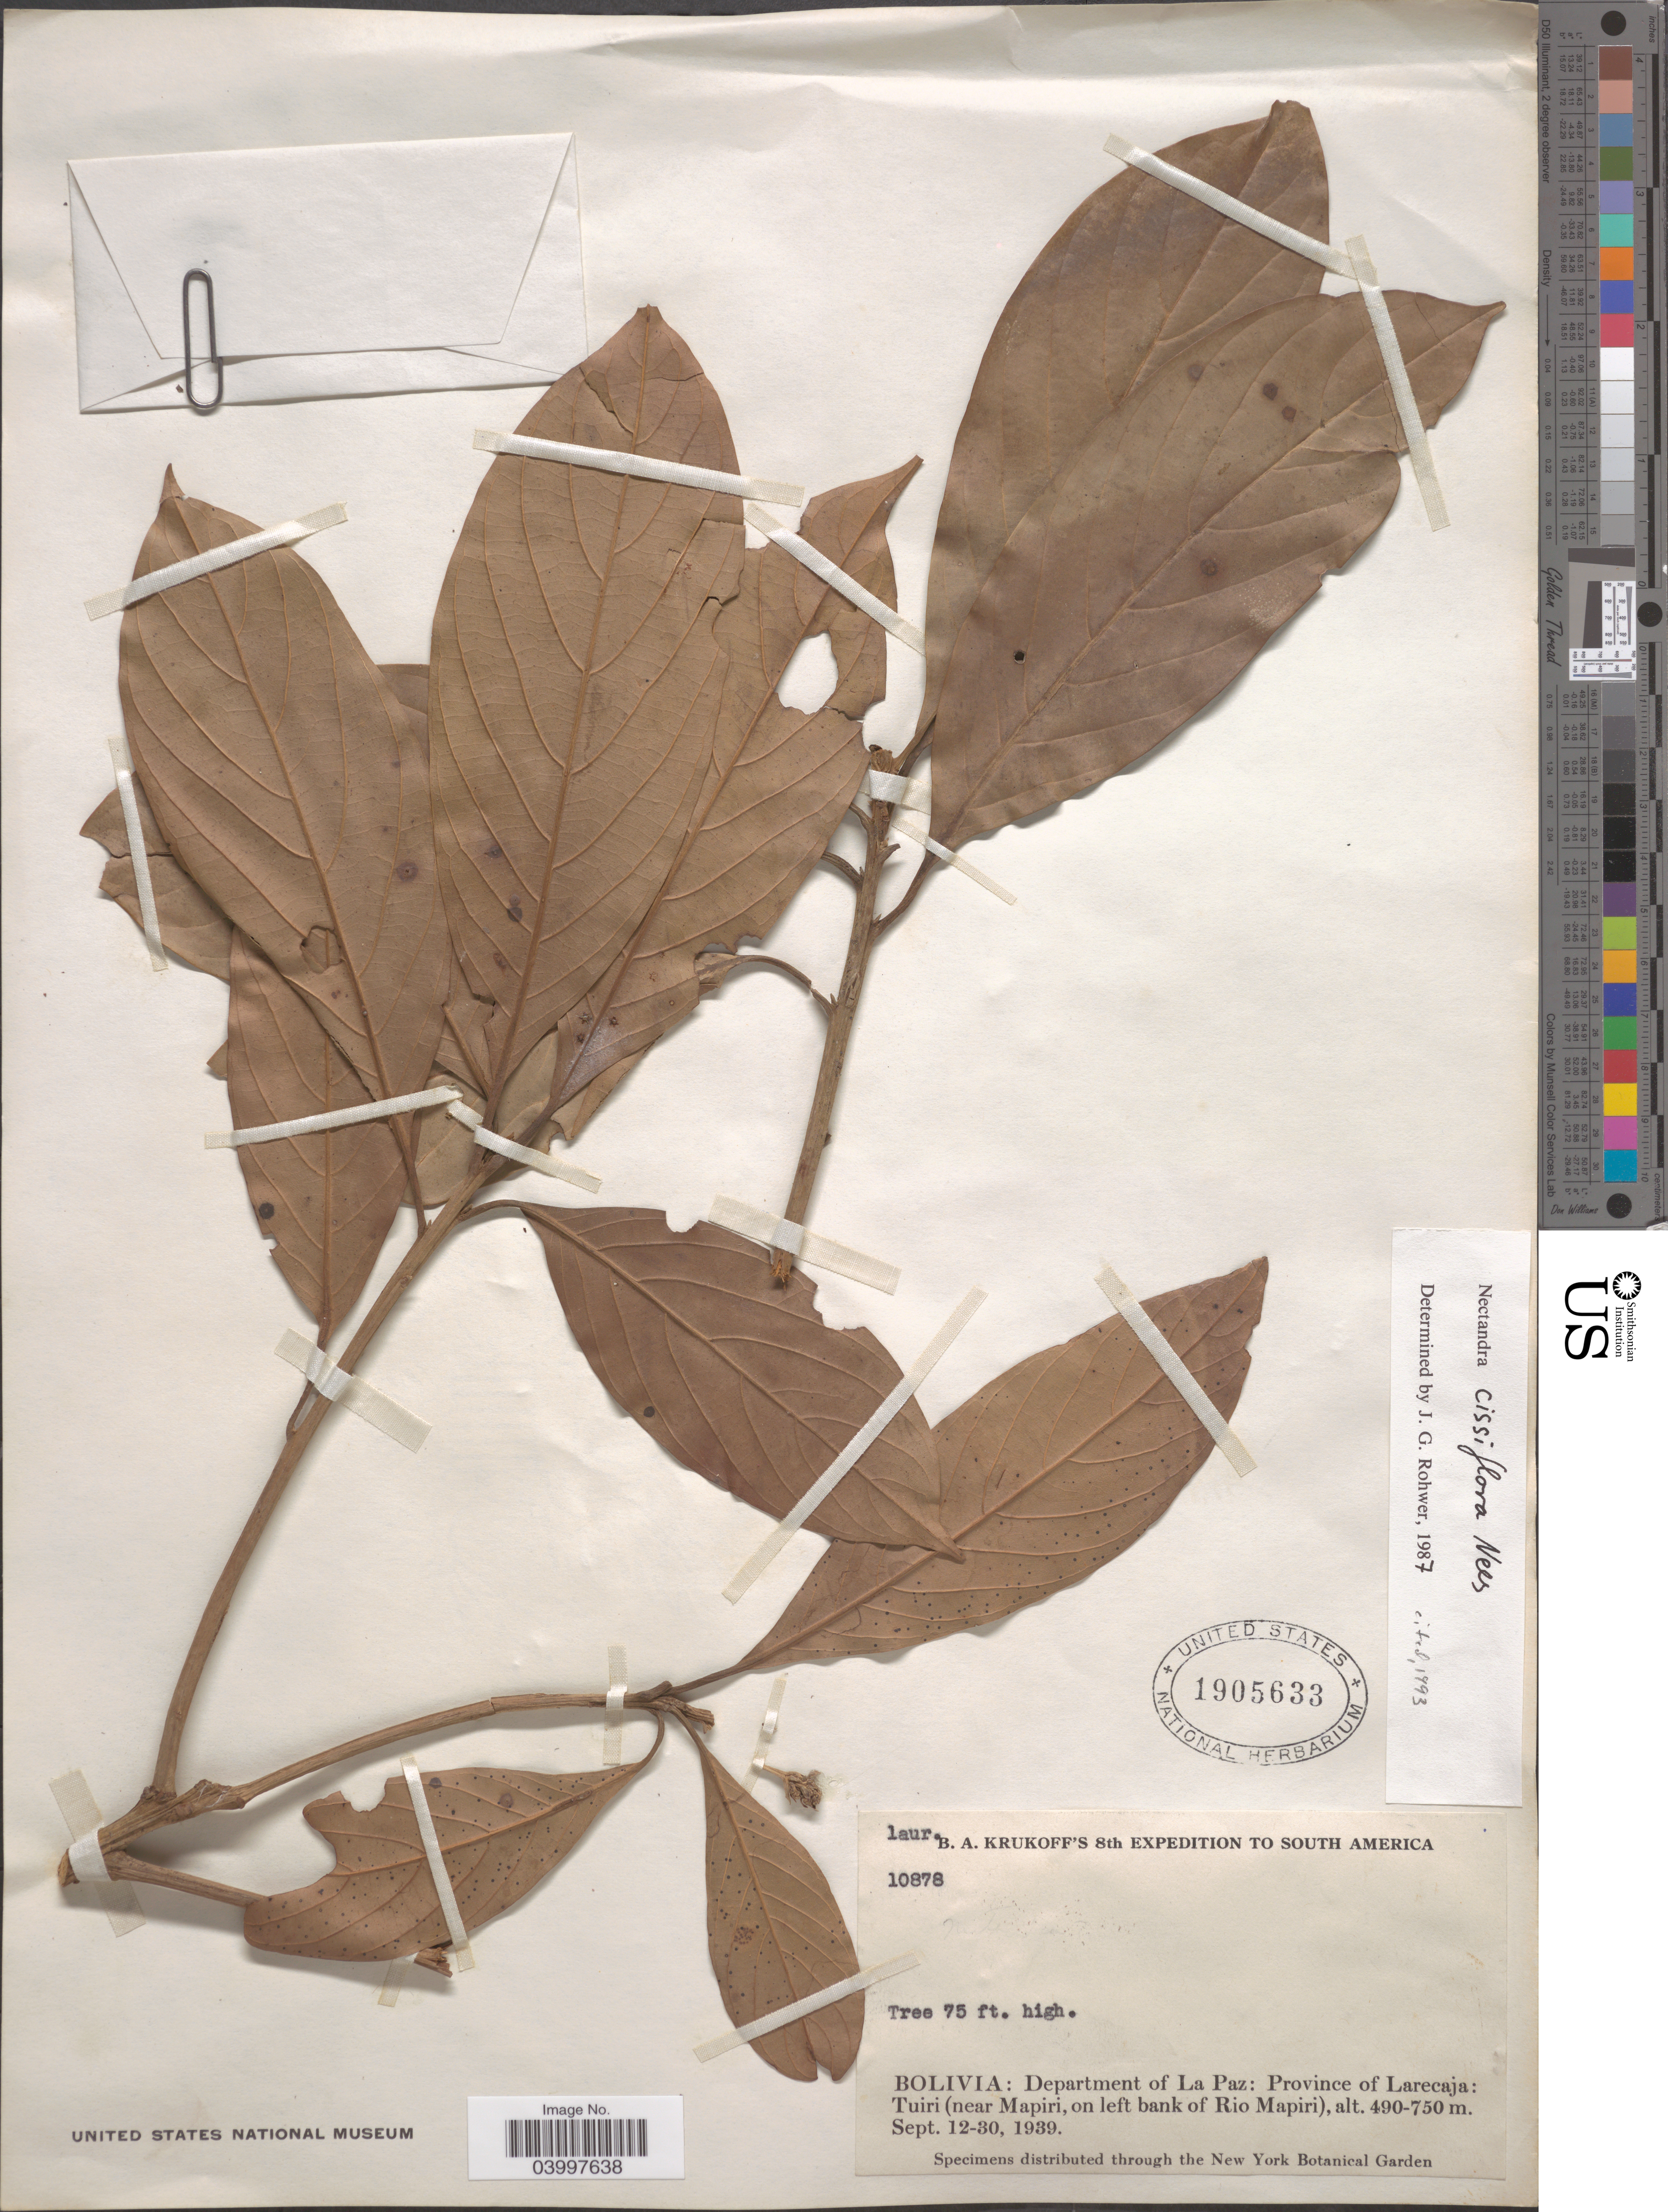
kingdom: Plantae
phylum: Tracheophyta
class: Magnoliopsida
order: Laurales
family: Lauraceae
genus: Nectandra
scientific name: Nectandra cissiflora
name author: Nees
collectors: B. A. Krukoff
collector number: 10878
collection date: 1939-09-12/1939-09-30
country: Bolivia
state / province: La Paz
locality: Department of La Paz: Province of Larecaja: Tuiri (near Mapiri, on left bank of Rio Mapiri).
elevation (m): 490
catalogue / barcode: US 1905633